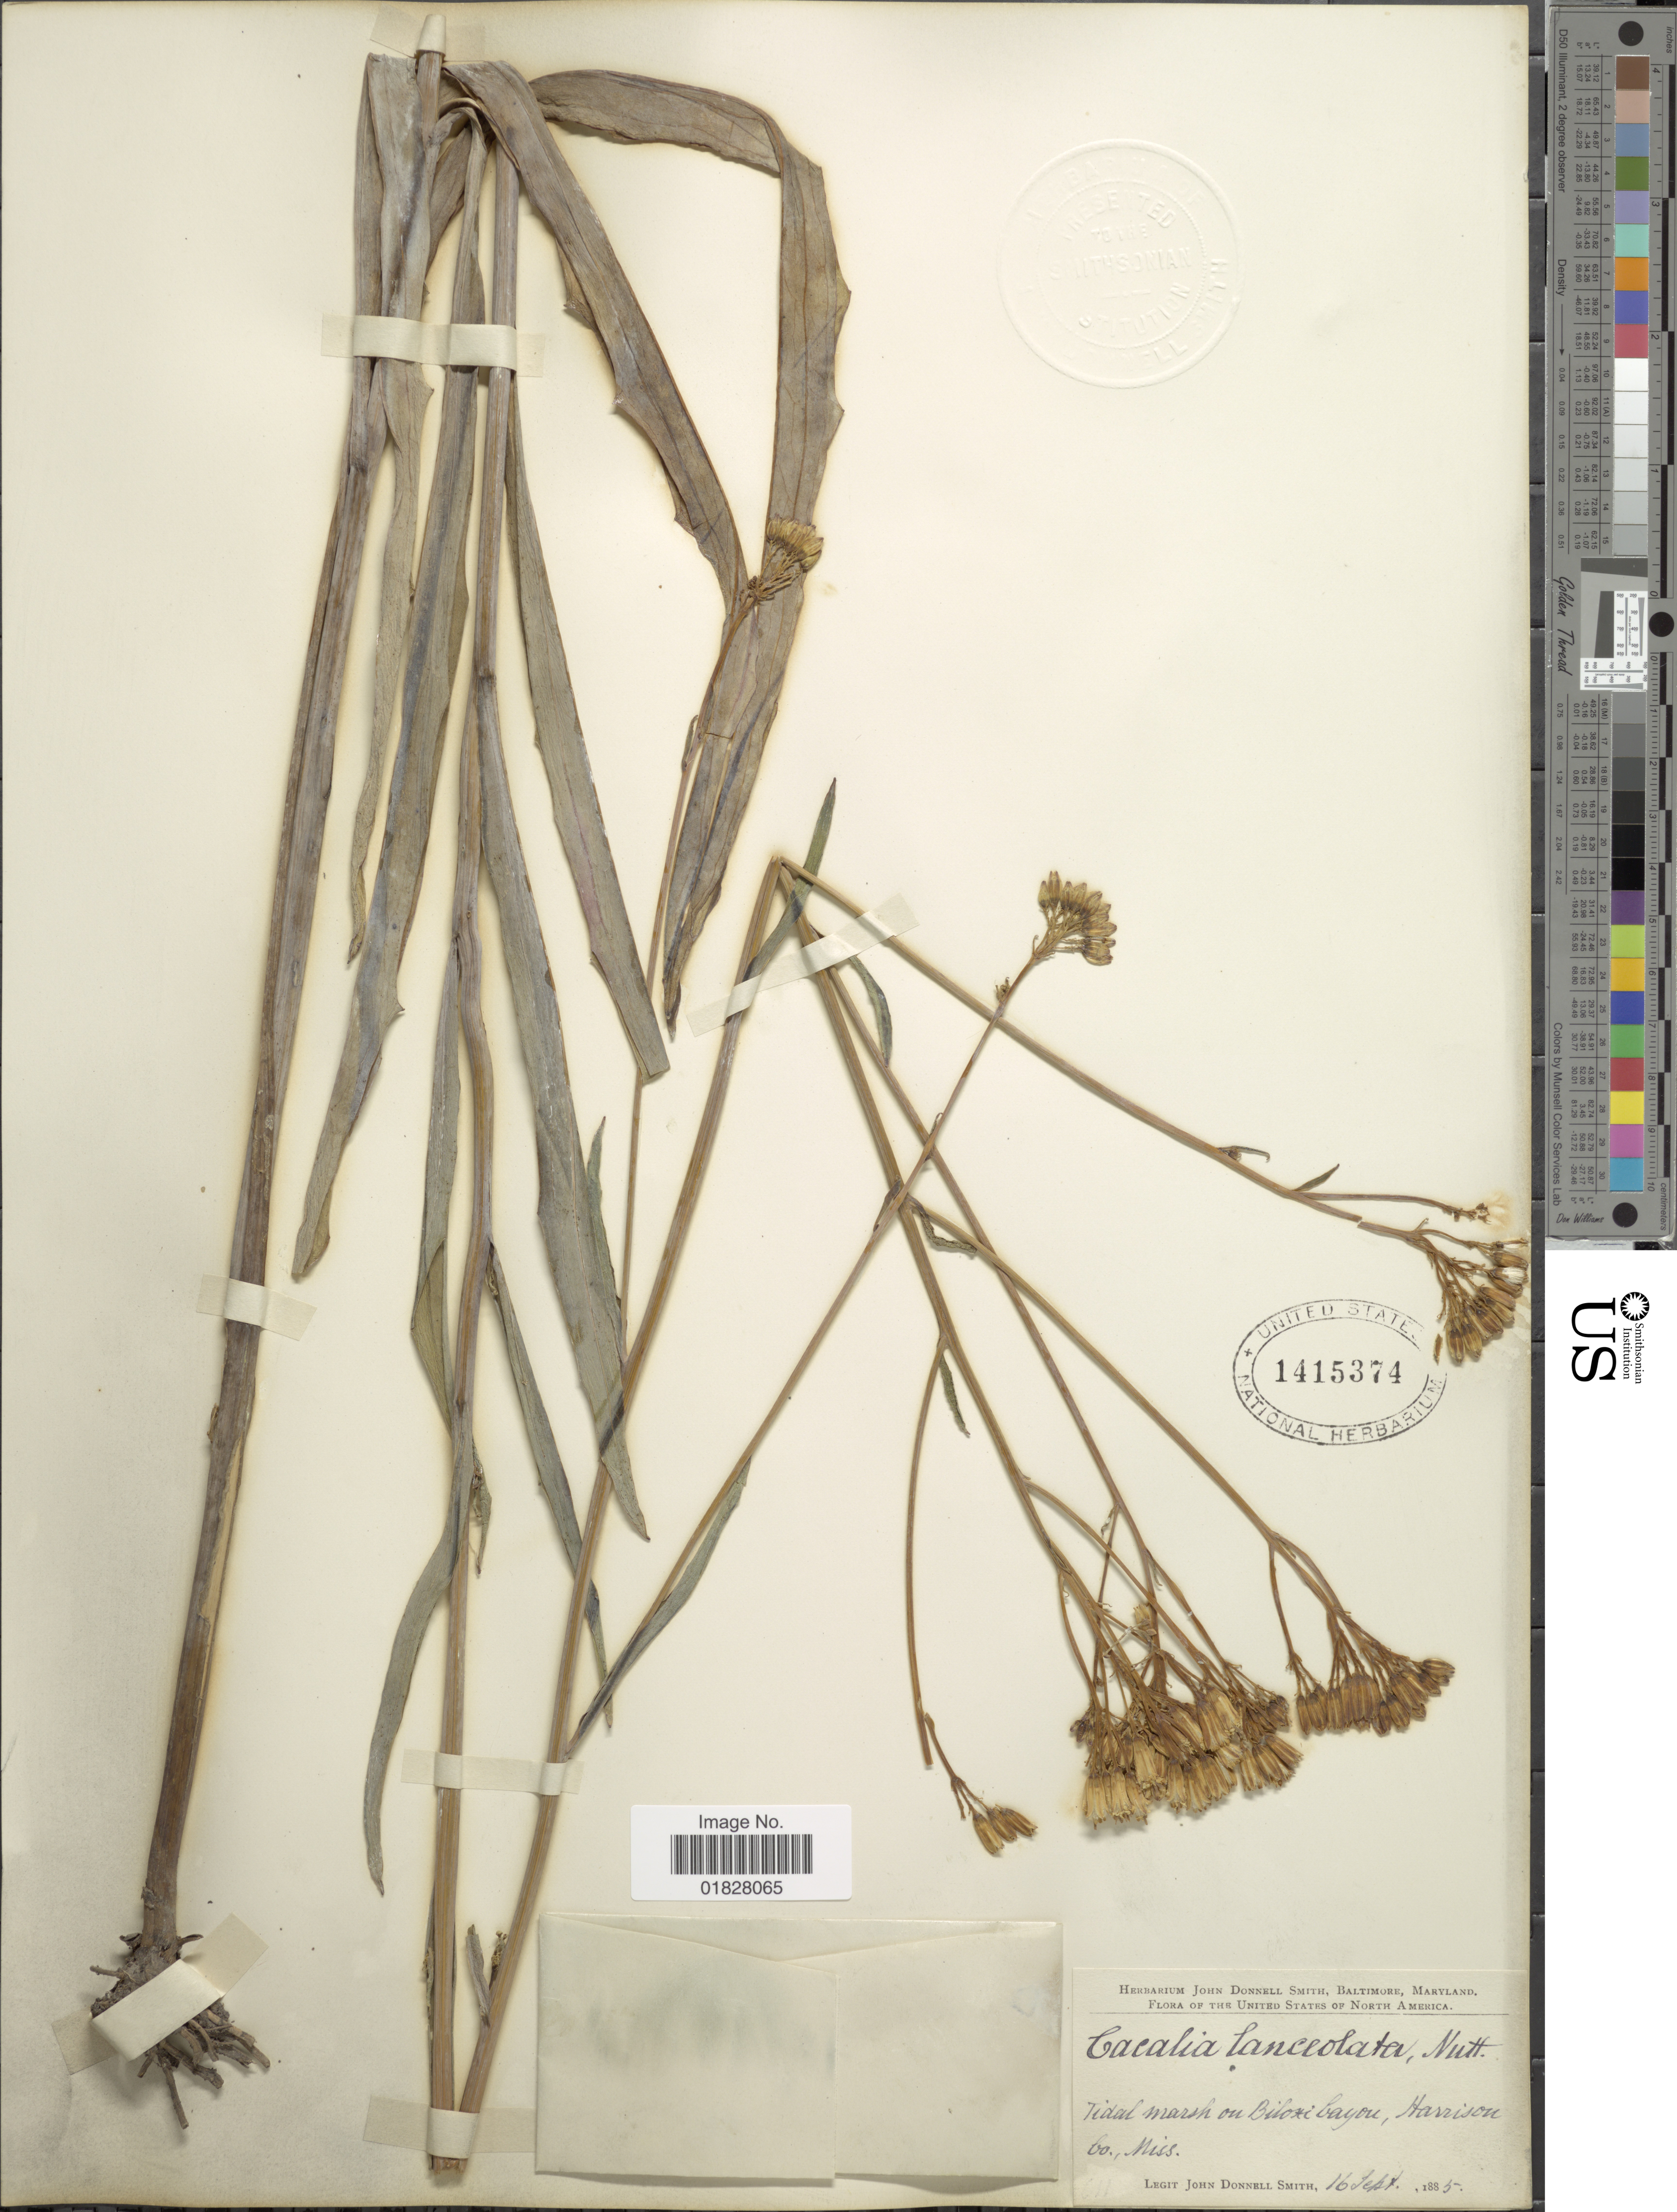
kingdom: Plantae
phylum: Tracheophyta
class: Magnoliopsida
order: Asterales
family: Asteraceae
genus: Arnoglossum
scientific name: Arnoglossum ovatum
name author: (Walter) H. Rob.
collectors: J. Donnell Smith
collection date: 1885-09-16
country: United States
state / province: Mississippi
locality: Tidal marsh on Biloxi Cayon, Harrison Co., Miss.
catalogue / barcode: US 1415374